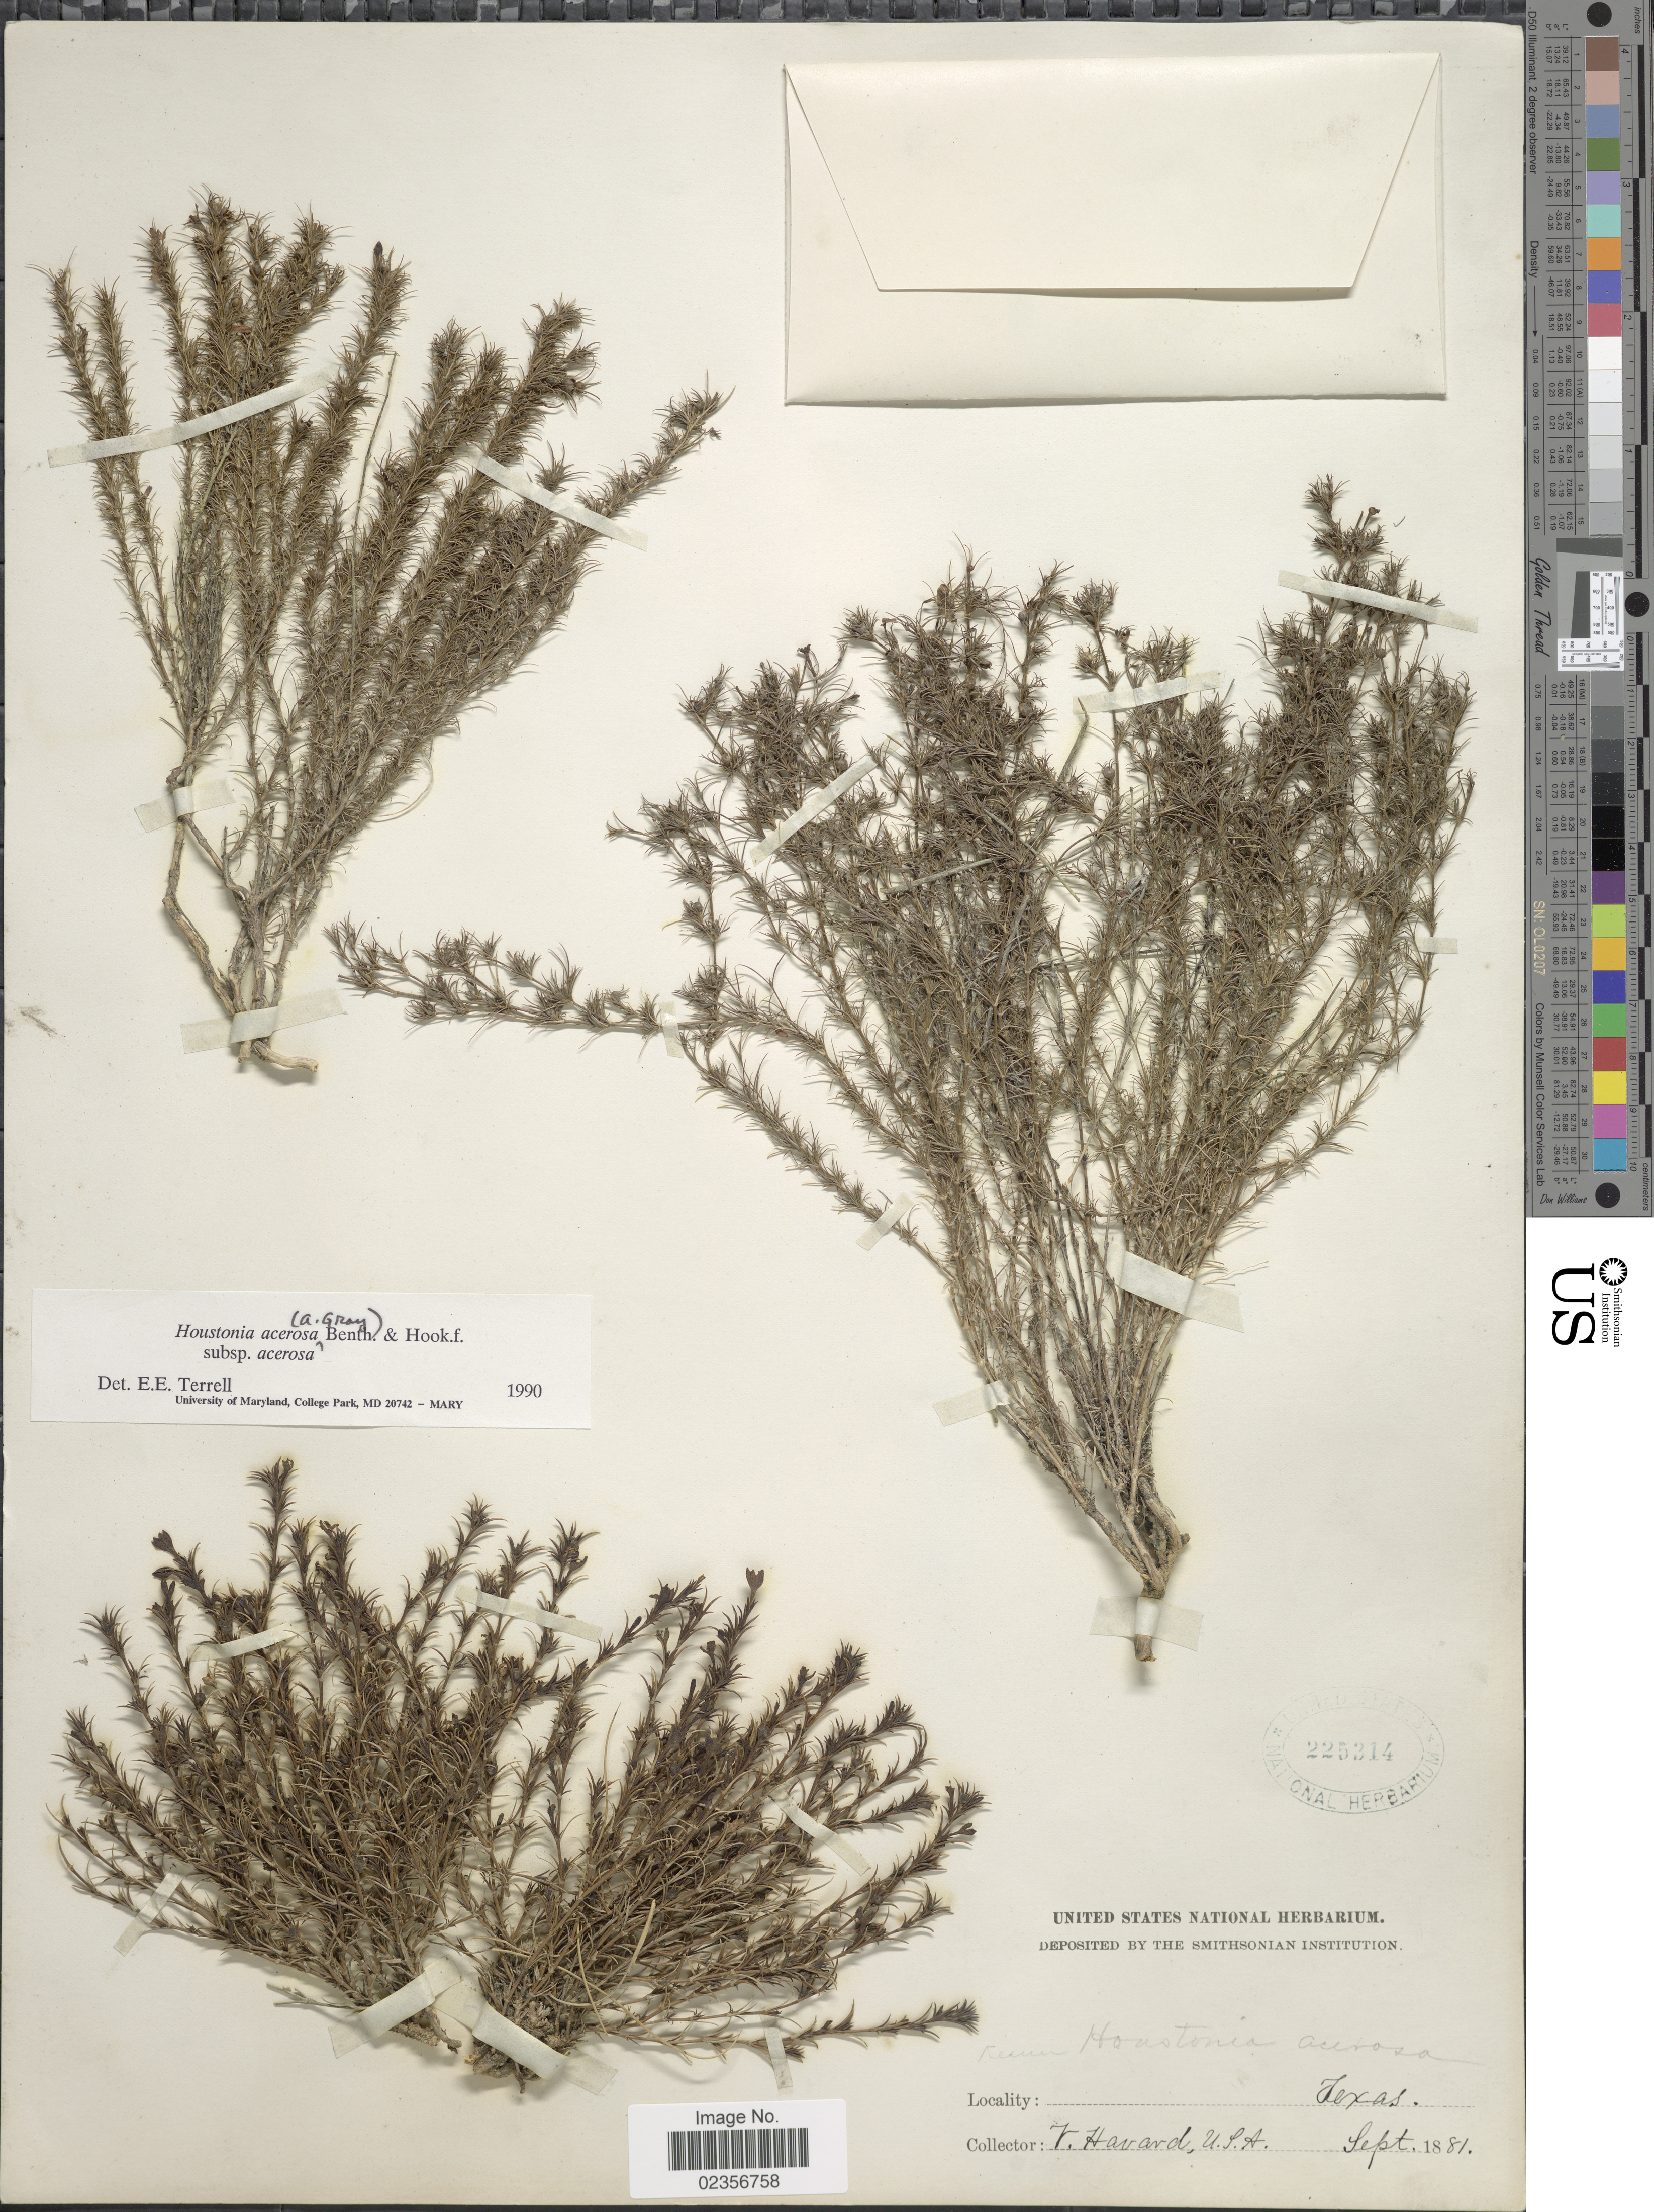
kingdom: Plantae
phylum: Tracheophyta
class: Magnoliopsida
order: Gentianales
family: Rubiaceae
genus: Houstonia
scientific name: Houstonia acerosa var. acerosa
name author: (A. Gray) Benth. & Hook. f.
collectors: V. Havard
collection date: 1881-09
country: United States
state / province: Texas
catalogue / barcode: US 225314